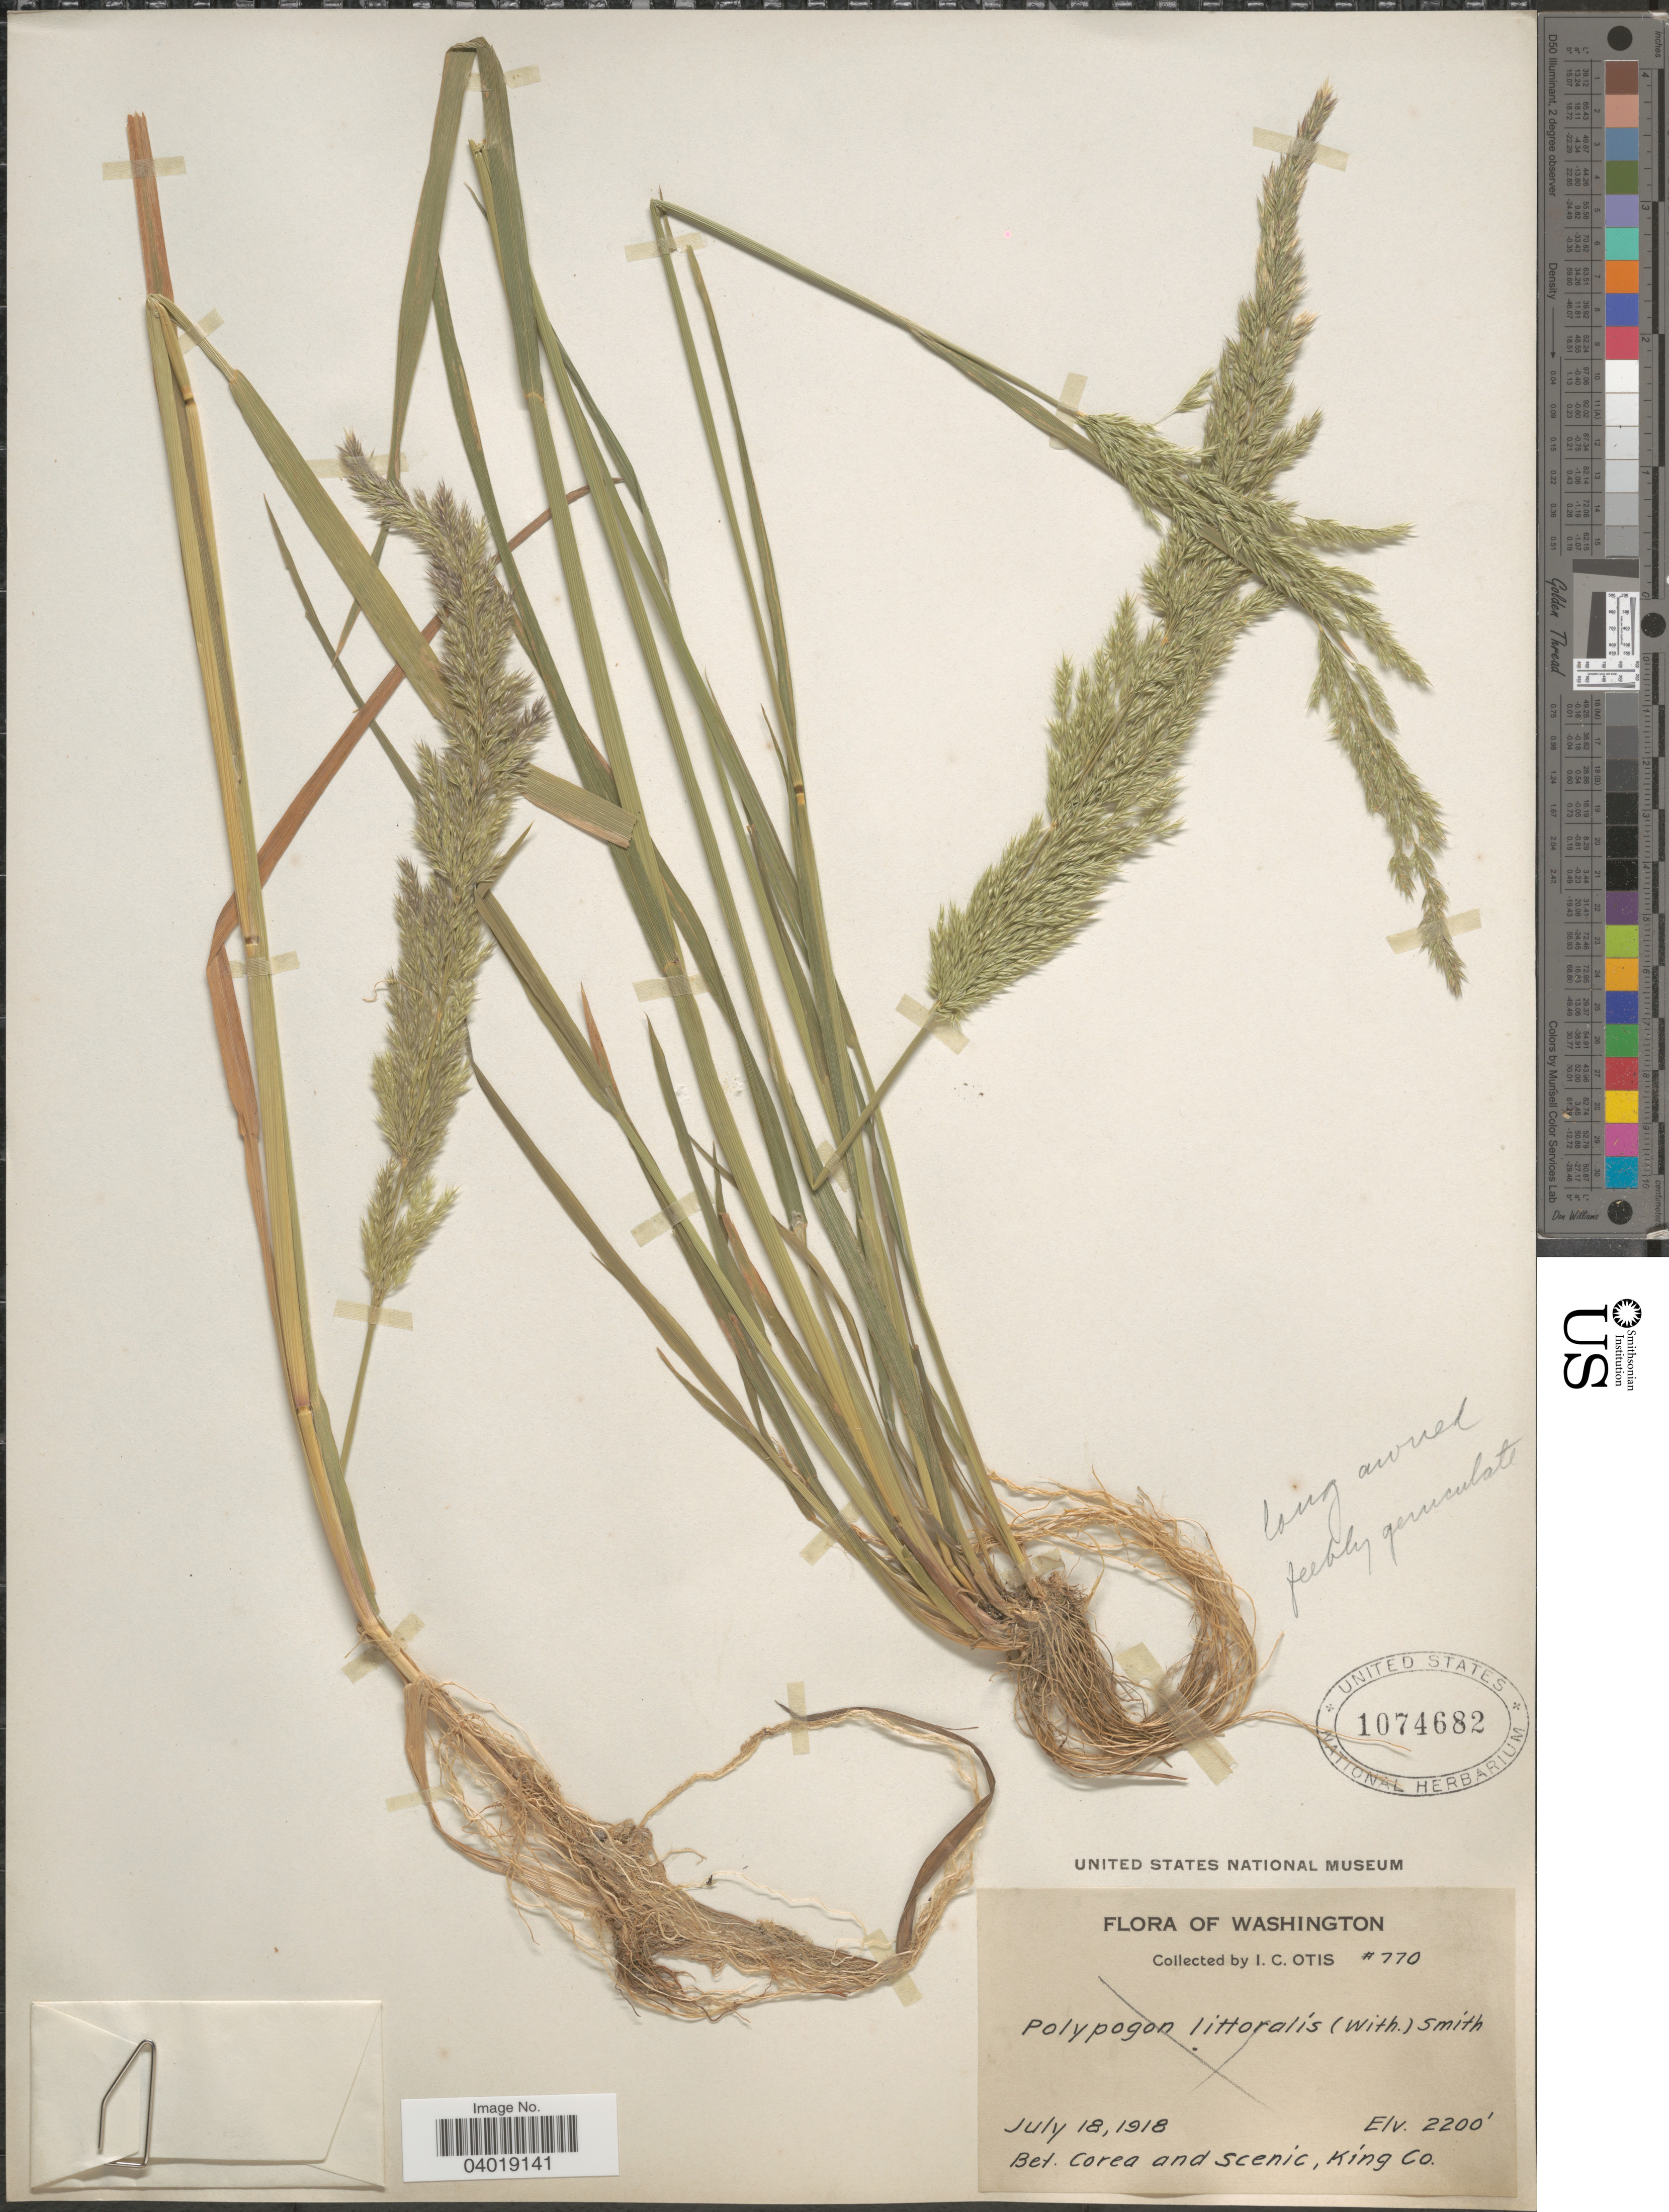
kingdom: Plantae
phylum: Tracheophyta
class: Liliopsida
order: Poales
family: Poaceae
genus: Agrostis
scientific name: Agrostis exarata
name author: Trin.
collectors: I. C. Otis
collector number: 770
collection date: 1918-07-18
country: United States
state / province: Washington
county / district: King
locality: Bet. Corea and Scenic, King Co.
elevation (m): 671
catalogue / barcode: US 1074682